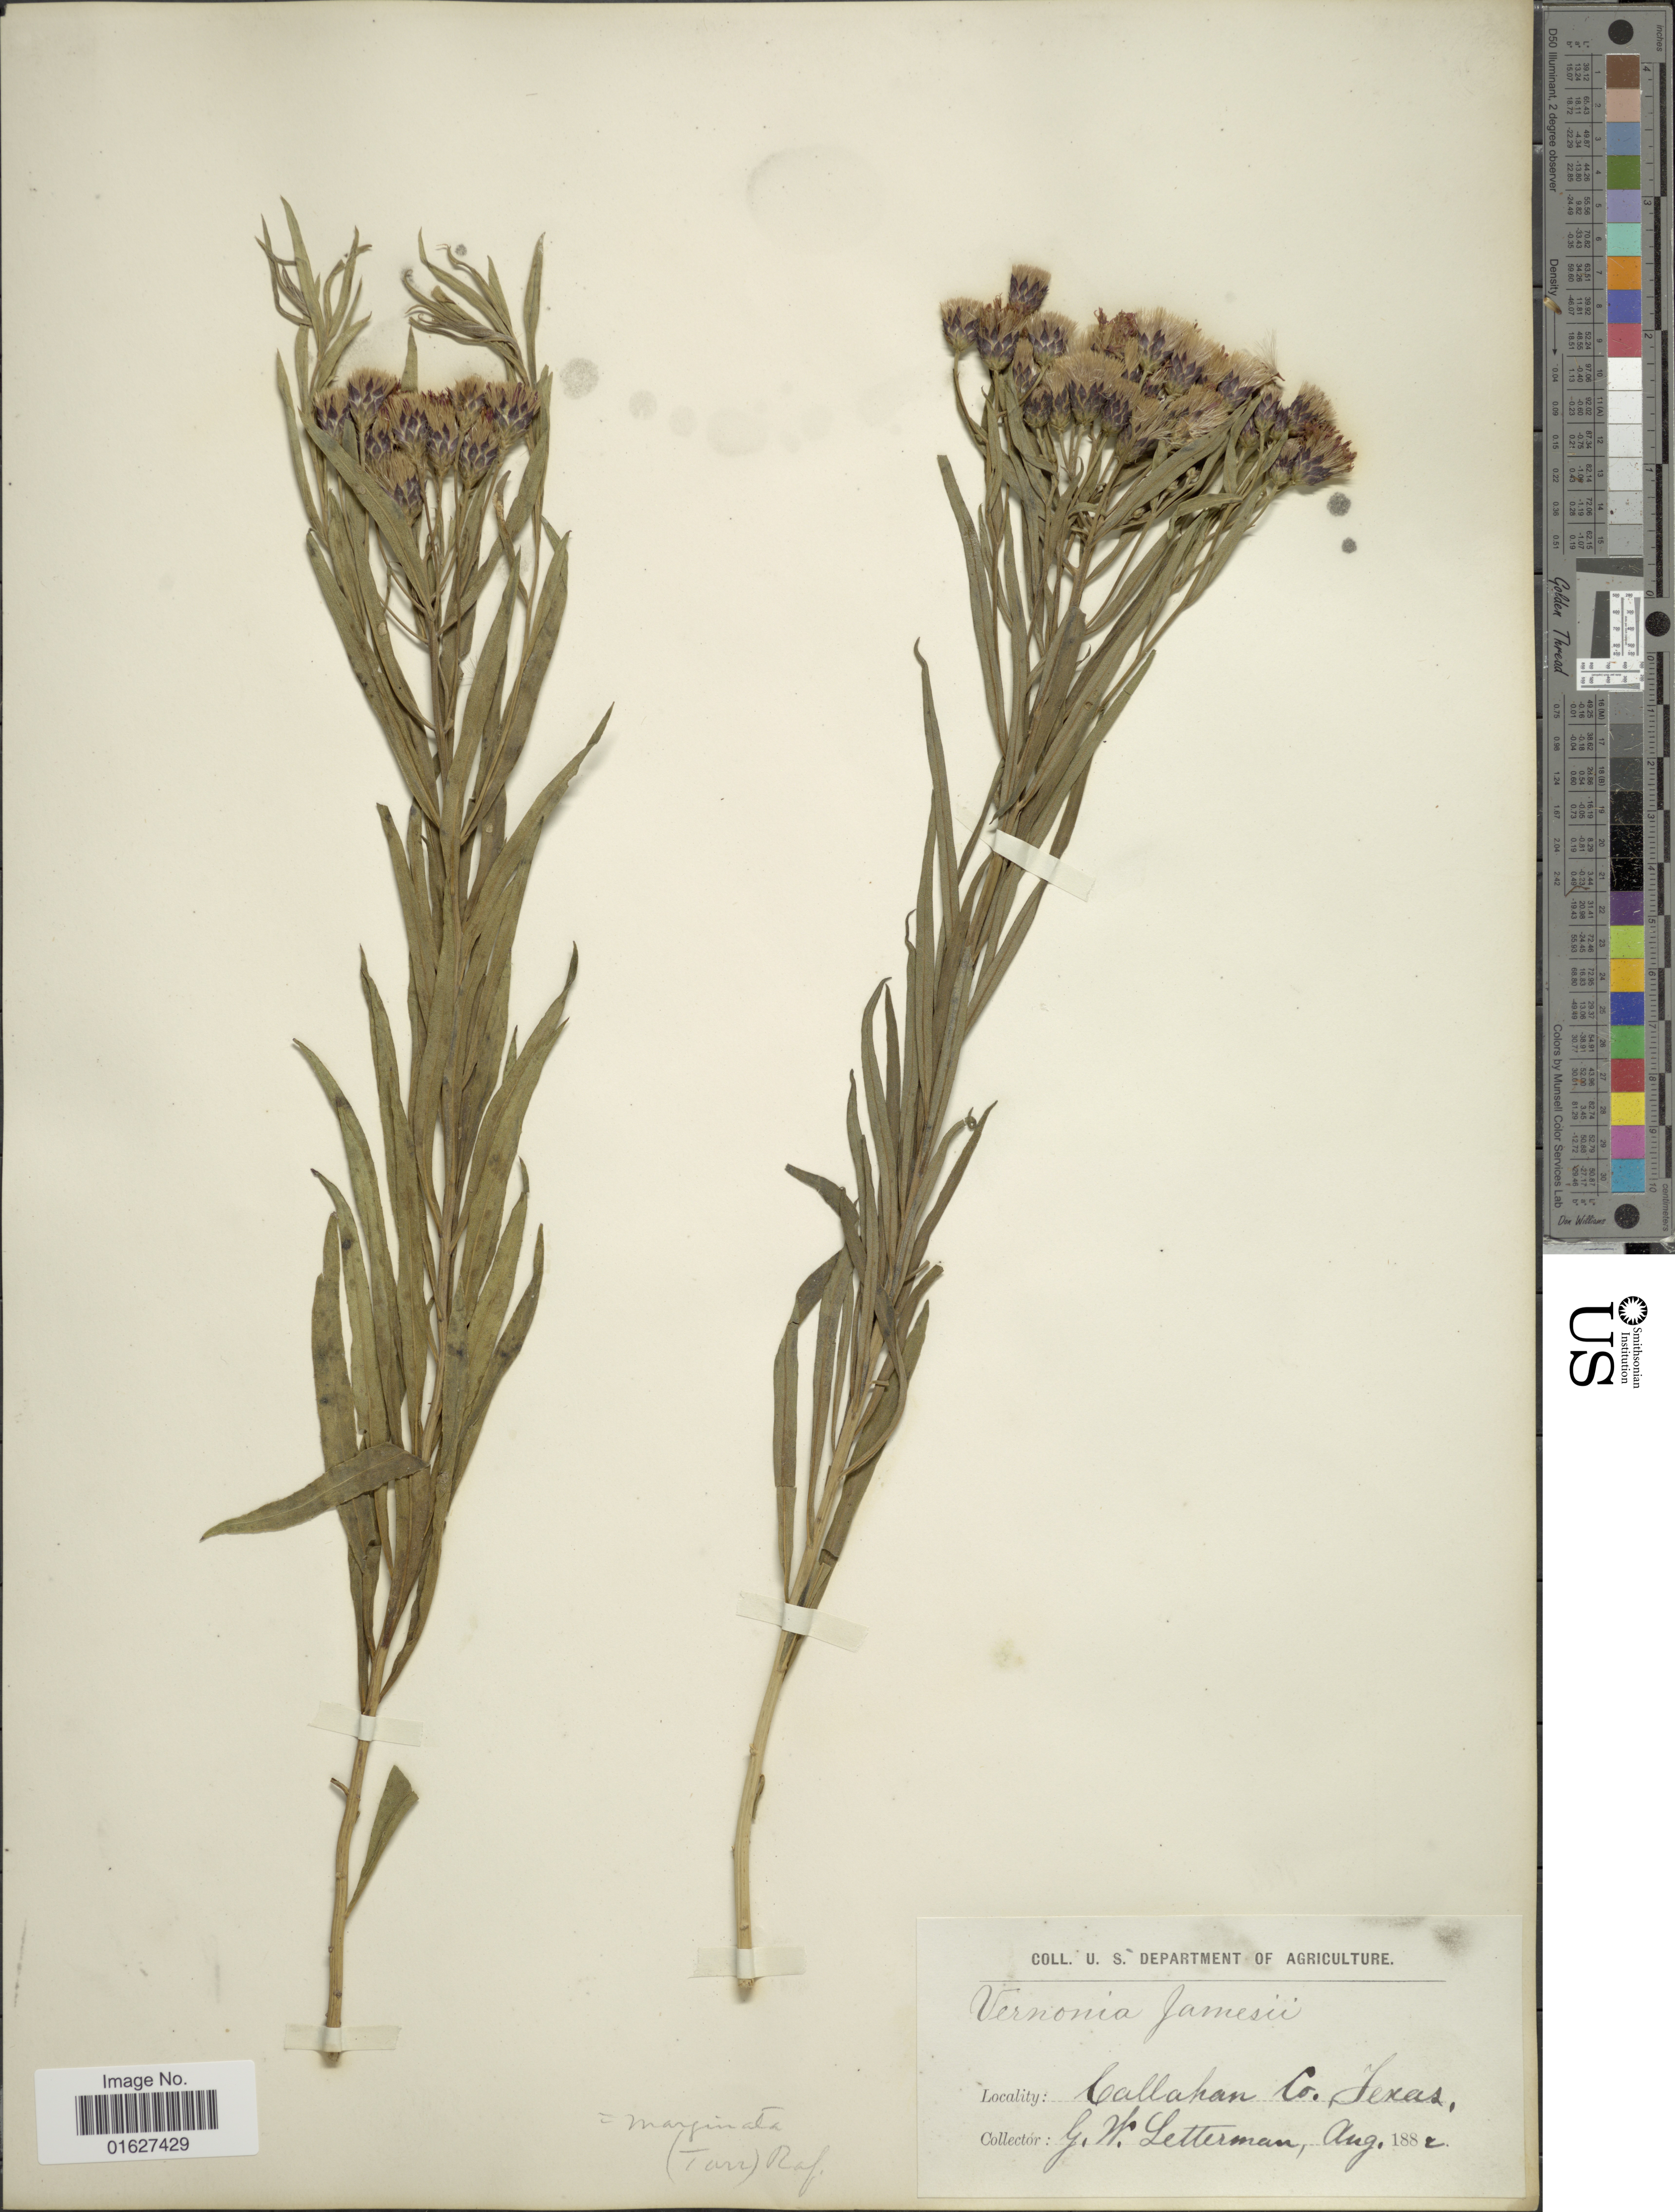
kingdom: Plantae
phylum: Tracheophyta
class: Magnoliopsida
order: Asterales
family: Asteraceae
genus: Vernonia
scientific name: Vernonia marginata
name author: (Torr.) Raf.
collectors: G. W. Letterman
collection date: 1882-08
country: United States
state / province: Texas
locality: Callahan Co.